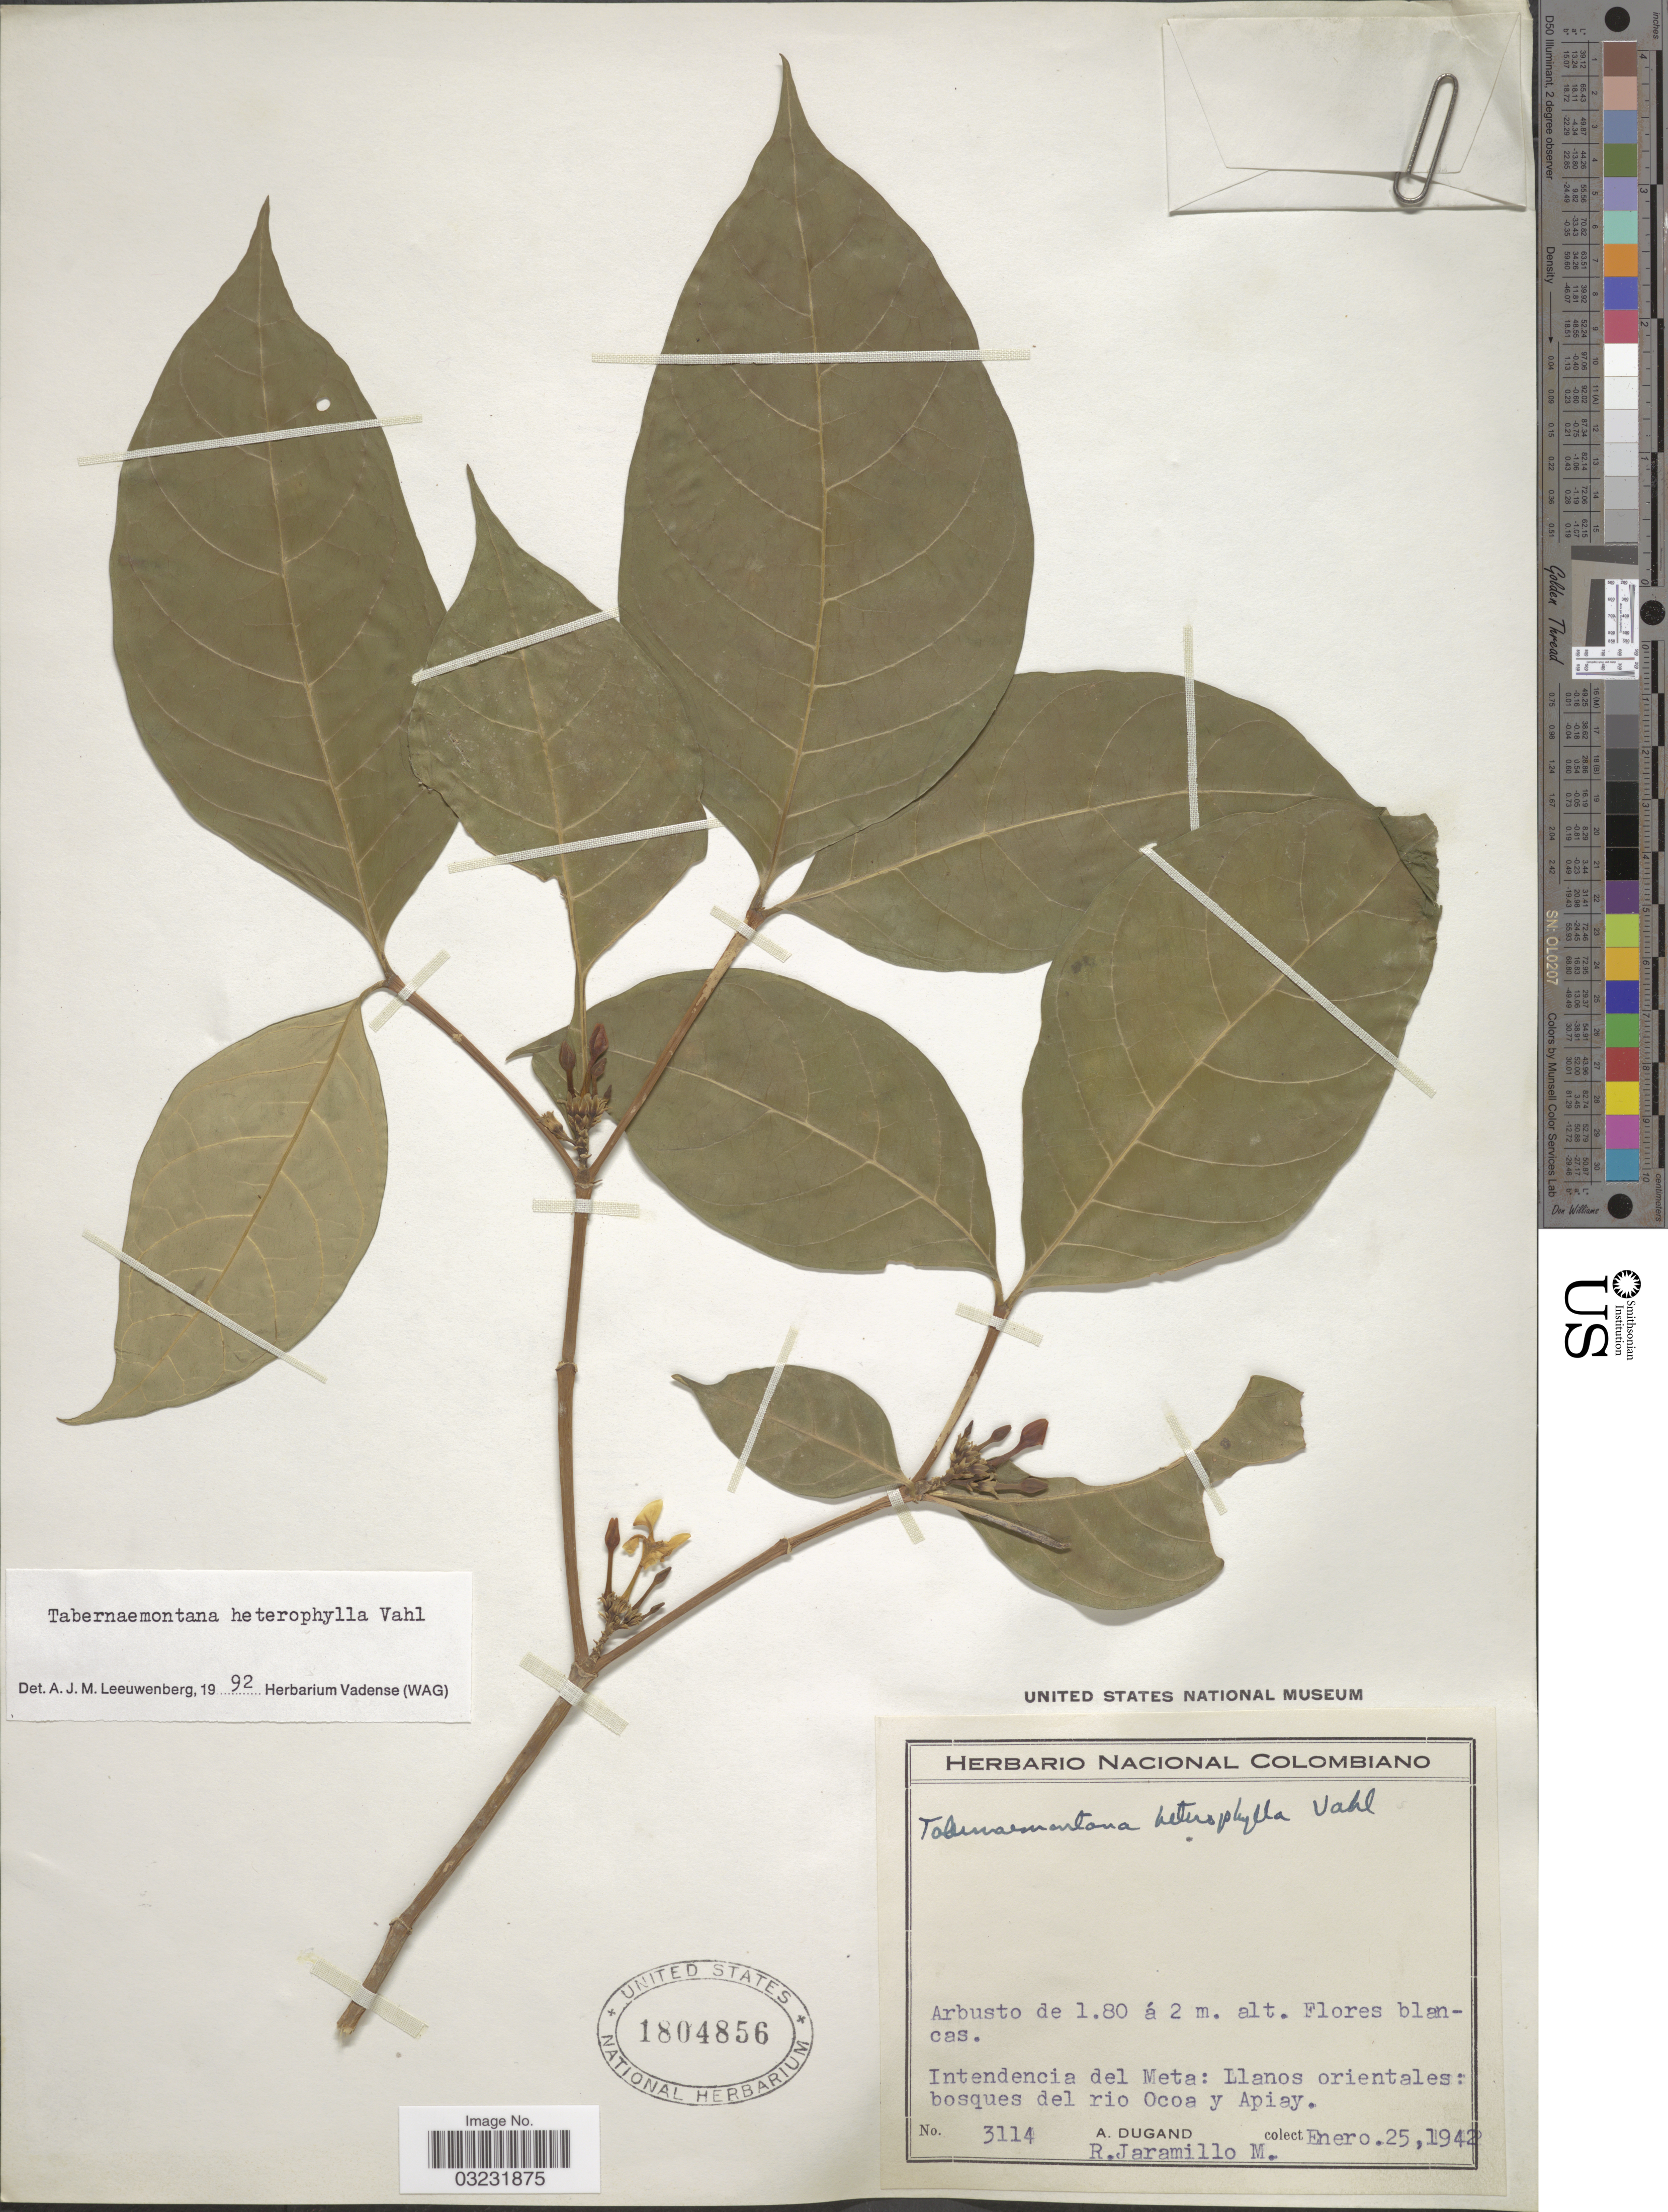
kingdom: Plantae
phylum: Tracheophyta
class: Magnoliopsida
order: Gentianales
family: Apocynaceae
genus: Tabernaemontana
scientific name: Tabernaemontana heterophylla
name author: Vahl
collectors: A. Dugand & R. Jaramillo M.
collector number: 3114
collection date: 1942-01-25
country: Colombia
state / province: Meta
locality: Intendencia del Meta: Llanos orientales: bosques del rio Ocoa y Apiay.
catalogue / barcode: US 1804856